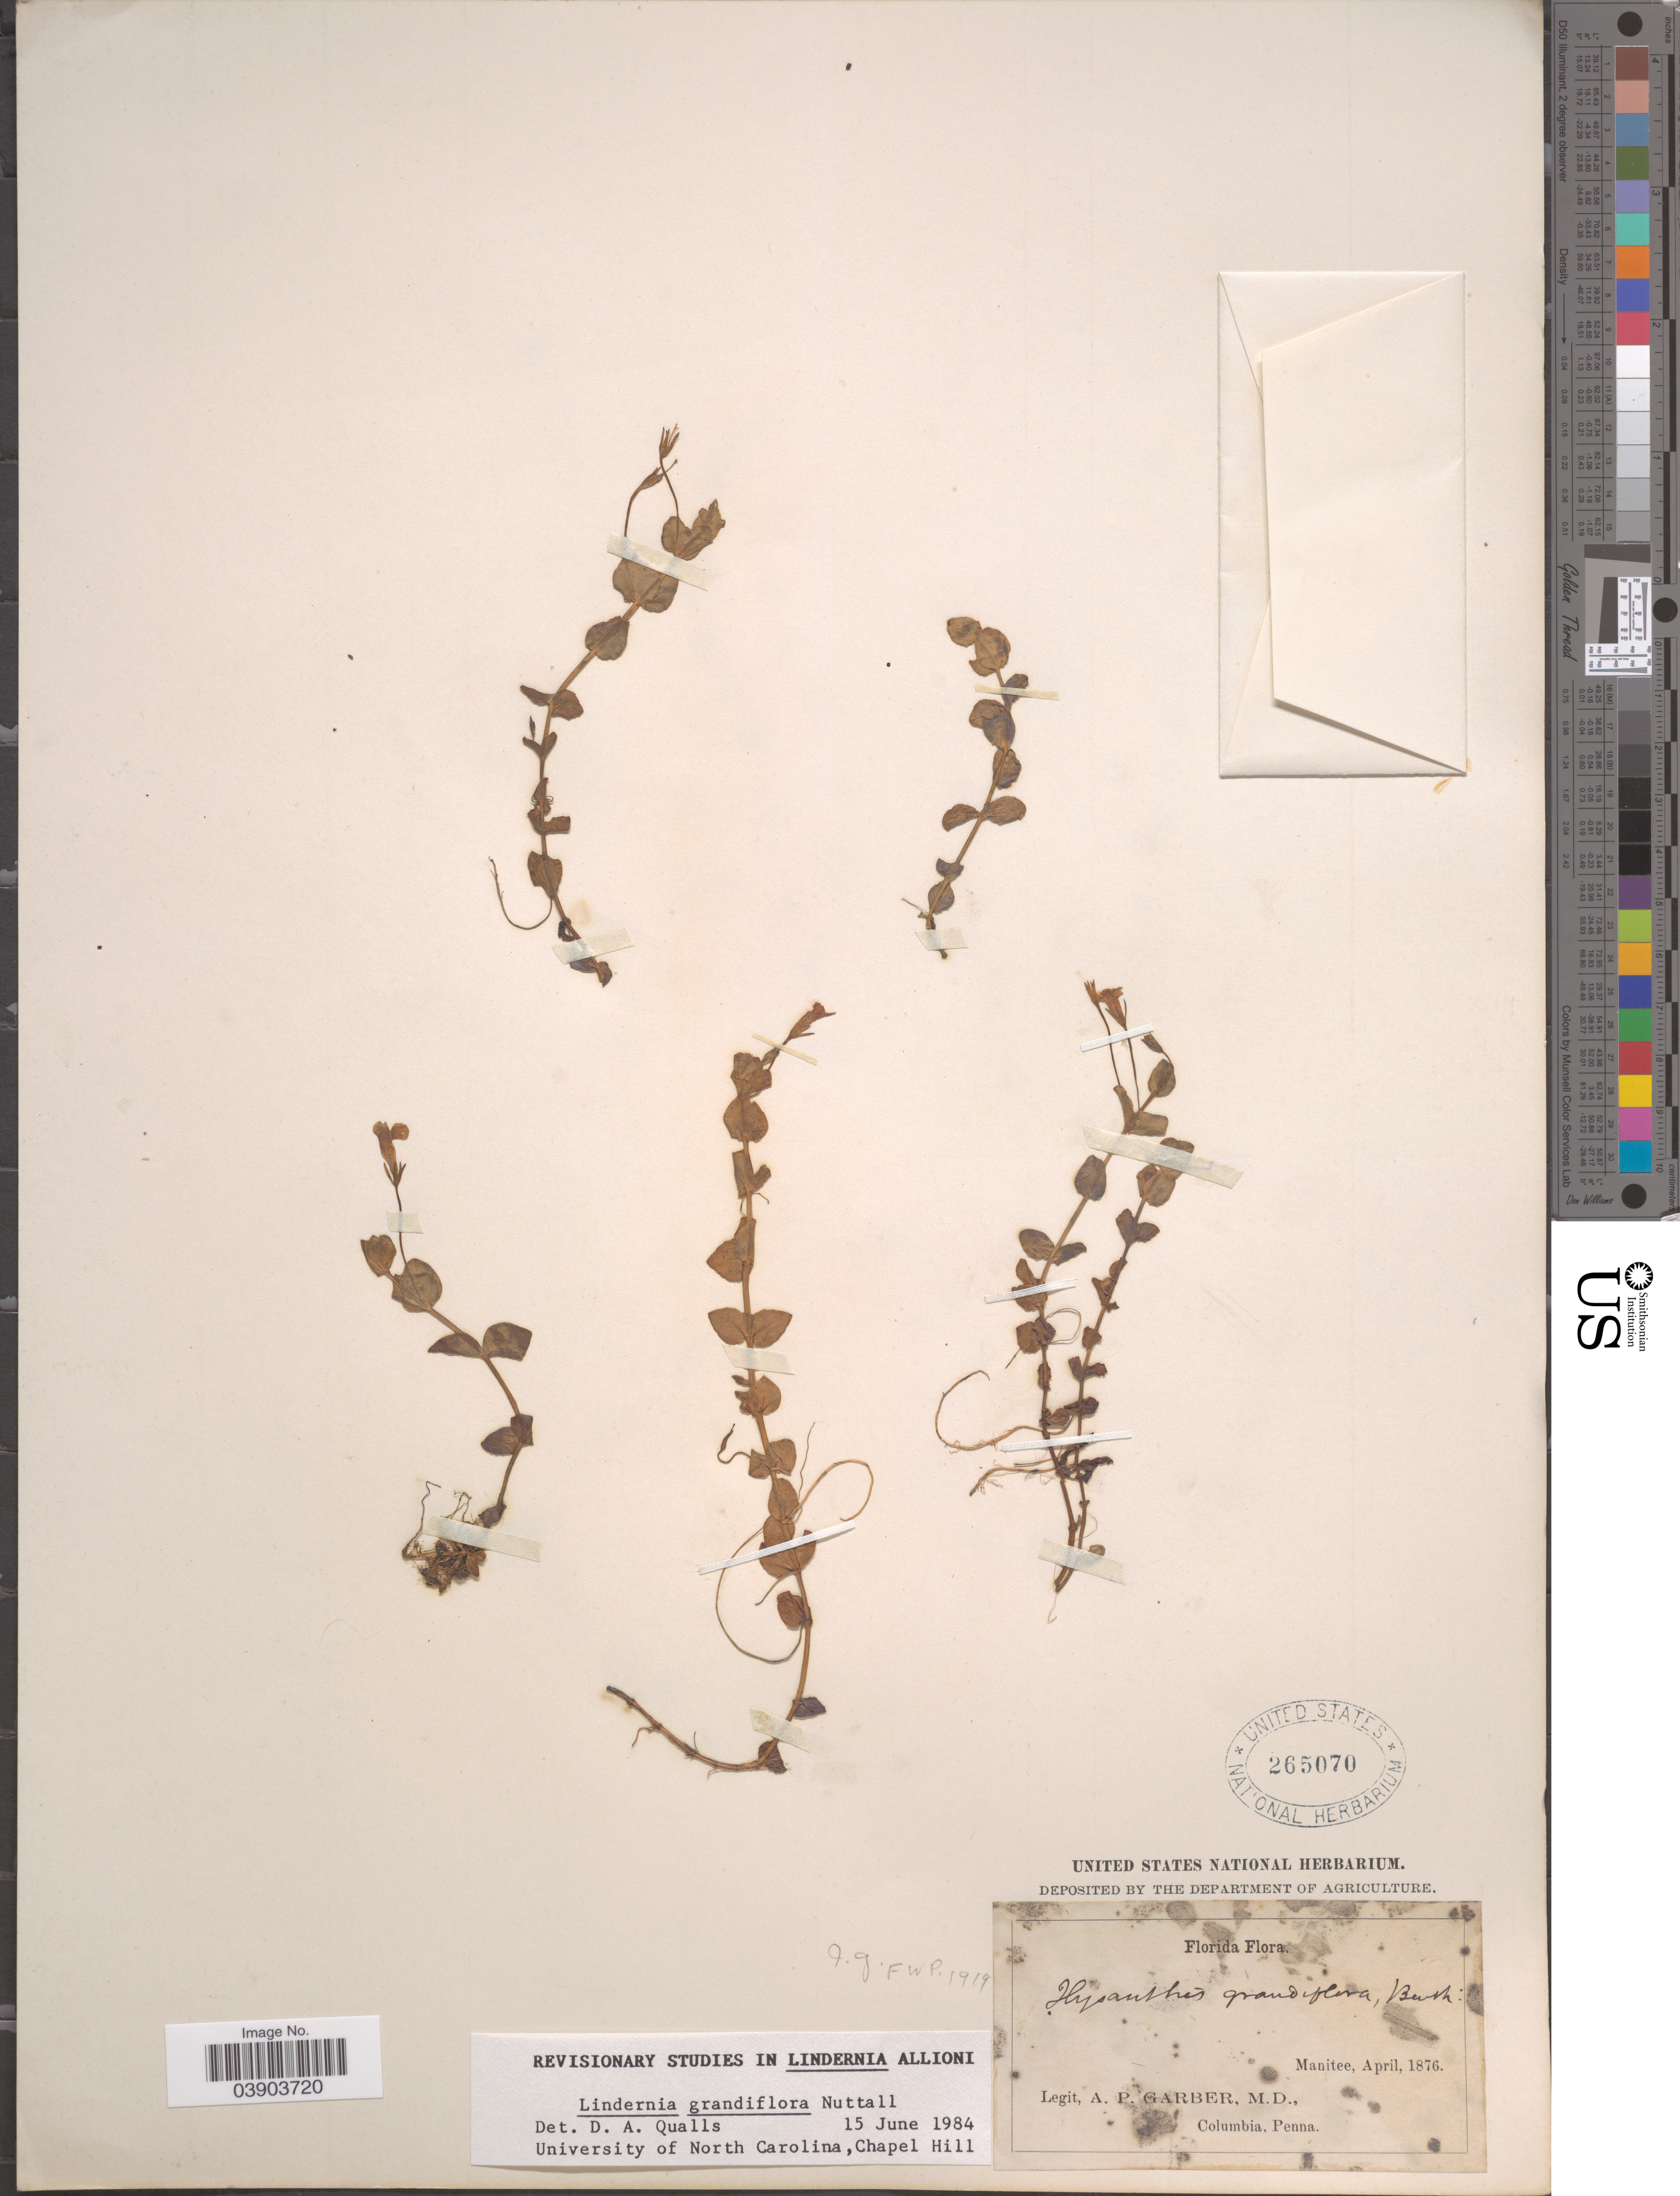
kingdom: Plantae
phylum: Tracheophyta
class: Magnoliopsida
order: Lamiales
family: Linderniaceae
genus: Lindernia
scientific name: Lindernia grandiflora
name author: Nutt.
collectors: A. P. Garber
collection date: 1876-04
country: United States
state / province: Florida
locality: Manitee.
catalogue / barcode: US 265070